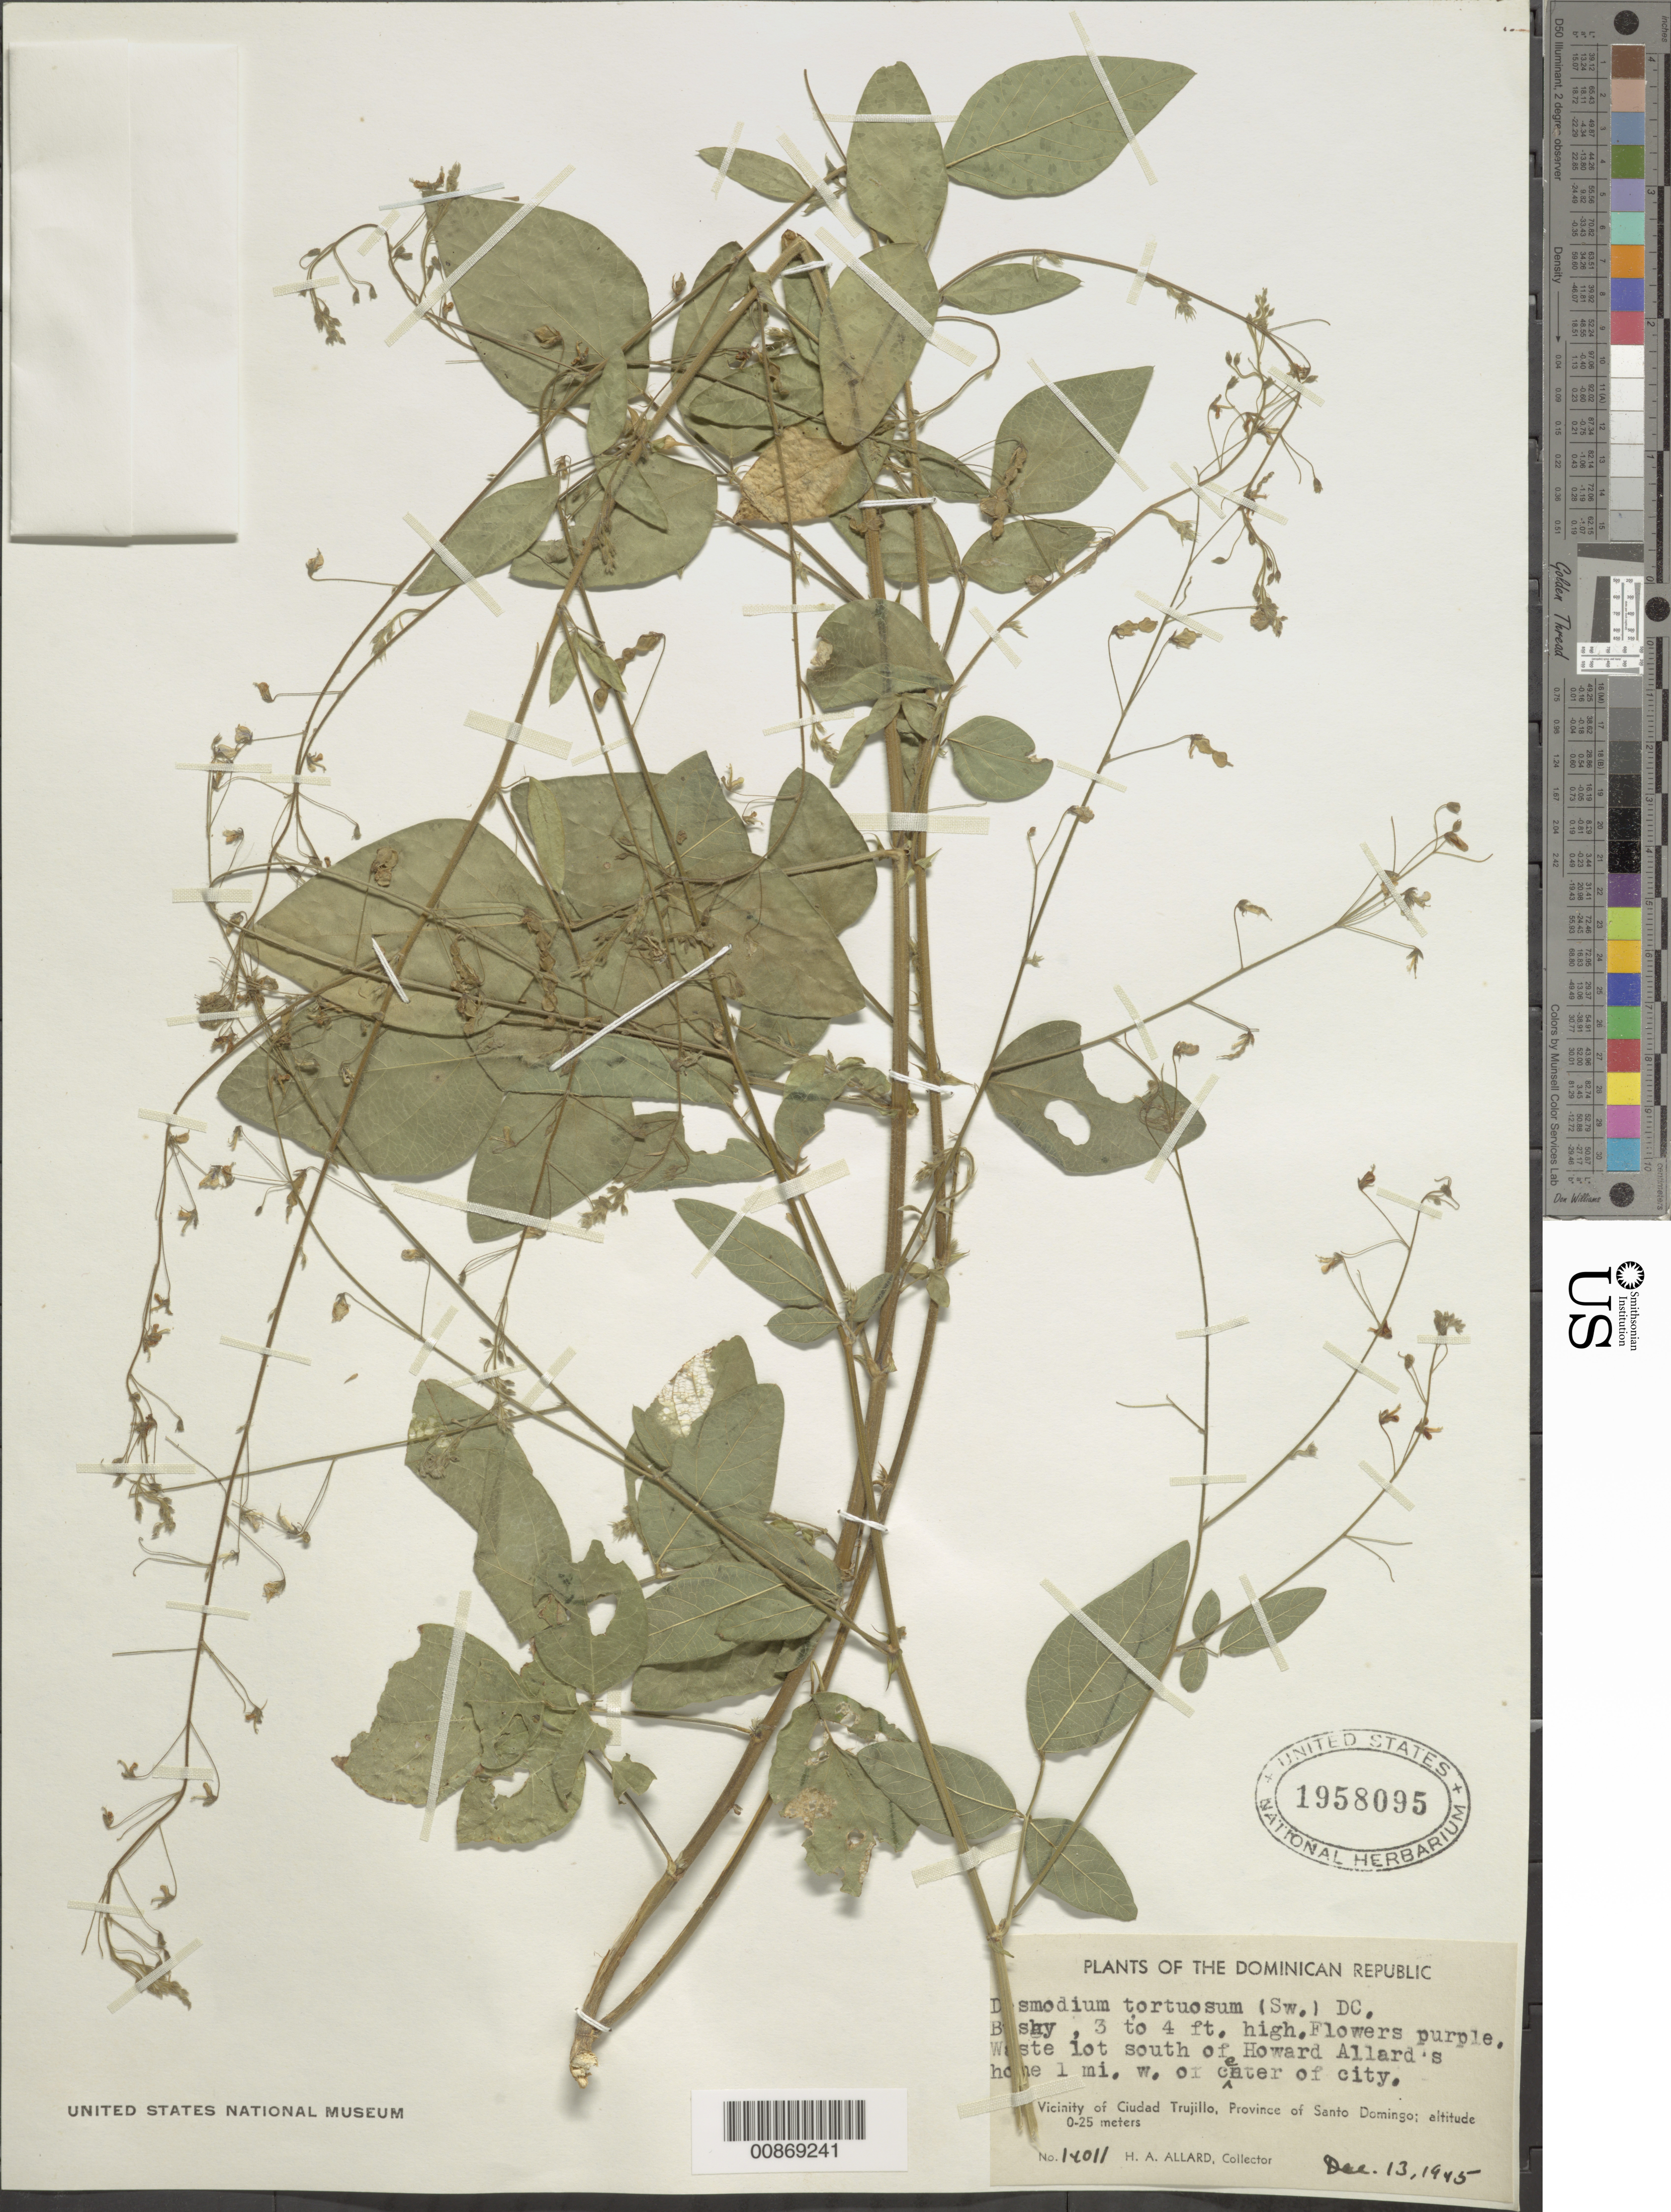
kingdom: Plantae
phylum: Tracheophyta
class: Magnoliopsida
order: Fabales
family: Fabaceae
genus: Desmodium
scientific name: Desmodium tortuosum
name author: (Sw.) DC.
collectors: H. A. Allard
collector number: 14011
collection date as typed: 13 Dec 1945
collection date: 1945-12-13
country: Dominican Republic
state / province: Distrito Nacional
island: Hispaniola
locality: Vicinity of Ciudad Trujillo, Province of Santo Domingo (obsolete). Waste lot south of Howard Allard's home, 1 mi. W of center of city.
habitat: Waste lot.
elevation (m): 0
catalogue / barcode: US 1958095